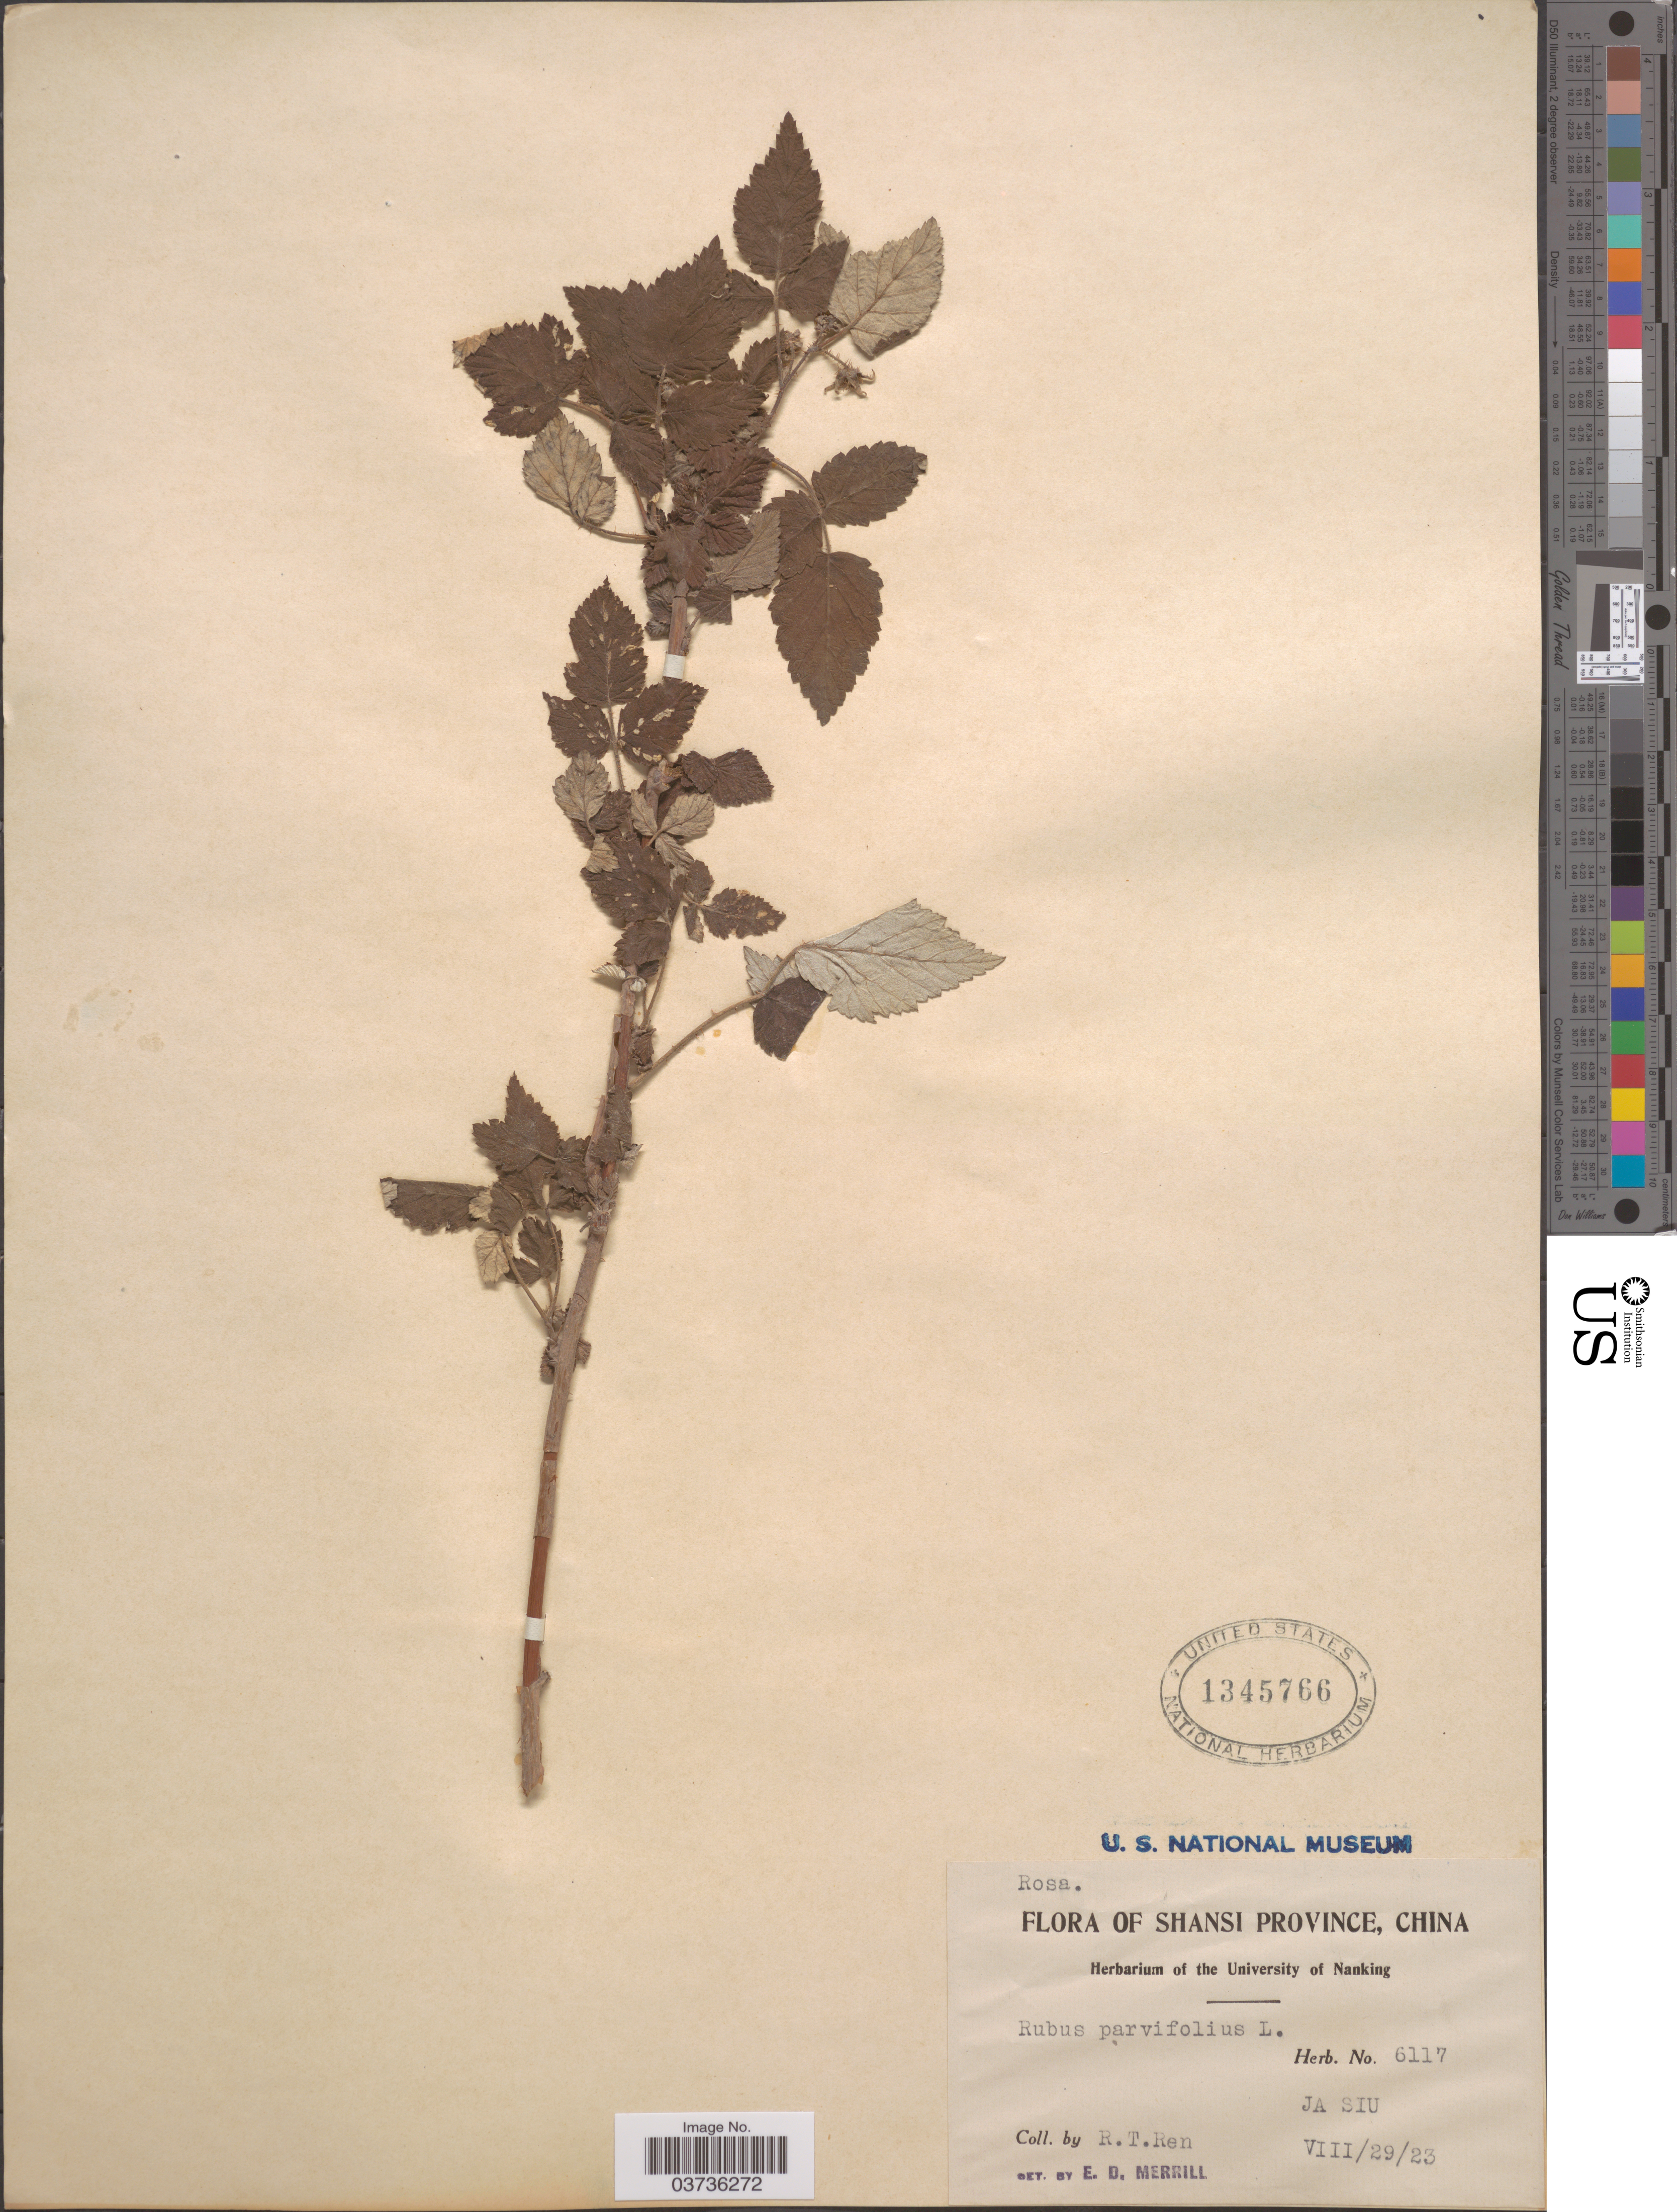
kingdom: Plantae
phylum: Tracheophyta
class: Magnoliopsida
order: Rosales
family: Rosaceae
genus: Rubus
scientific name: Rubus parvifolius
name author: L.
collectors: R. Ren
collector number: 6117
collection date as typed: Transcribed d/m/y: 29/8/23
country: China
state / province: Shanxi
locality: Shansi Province. Ja Siu.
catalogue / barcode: US 1345766